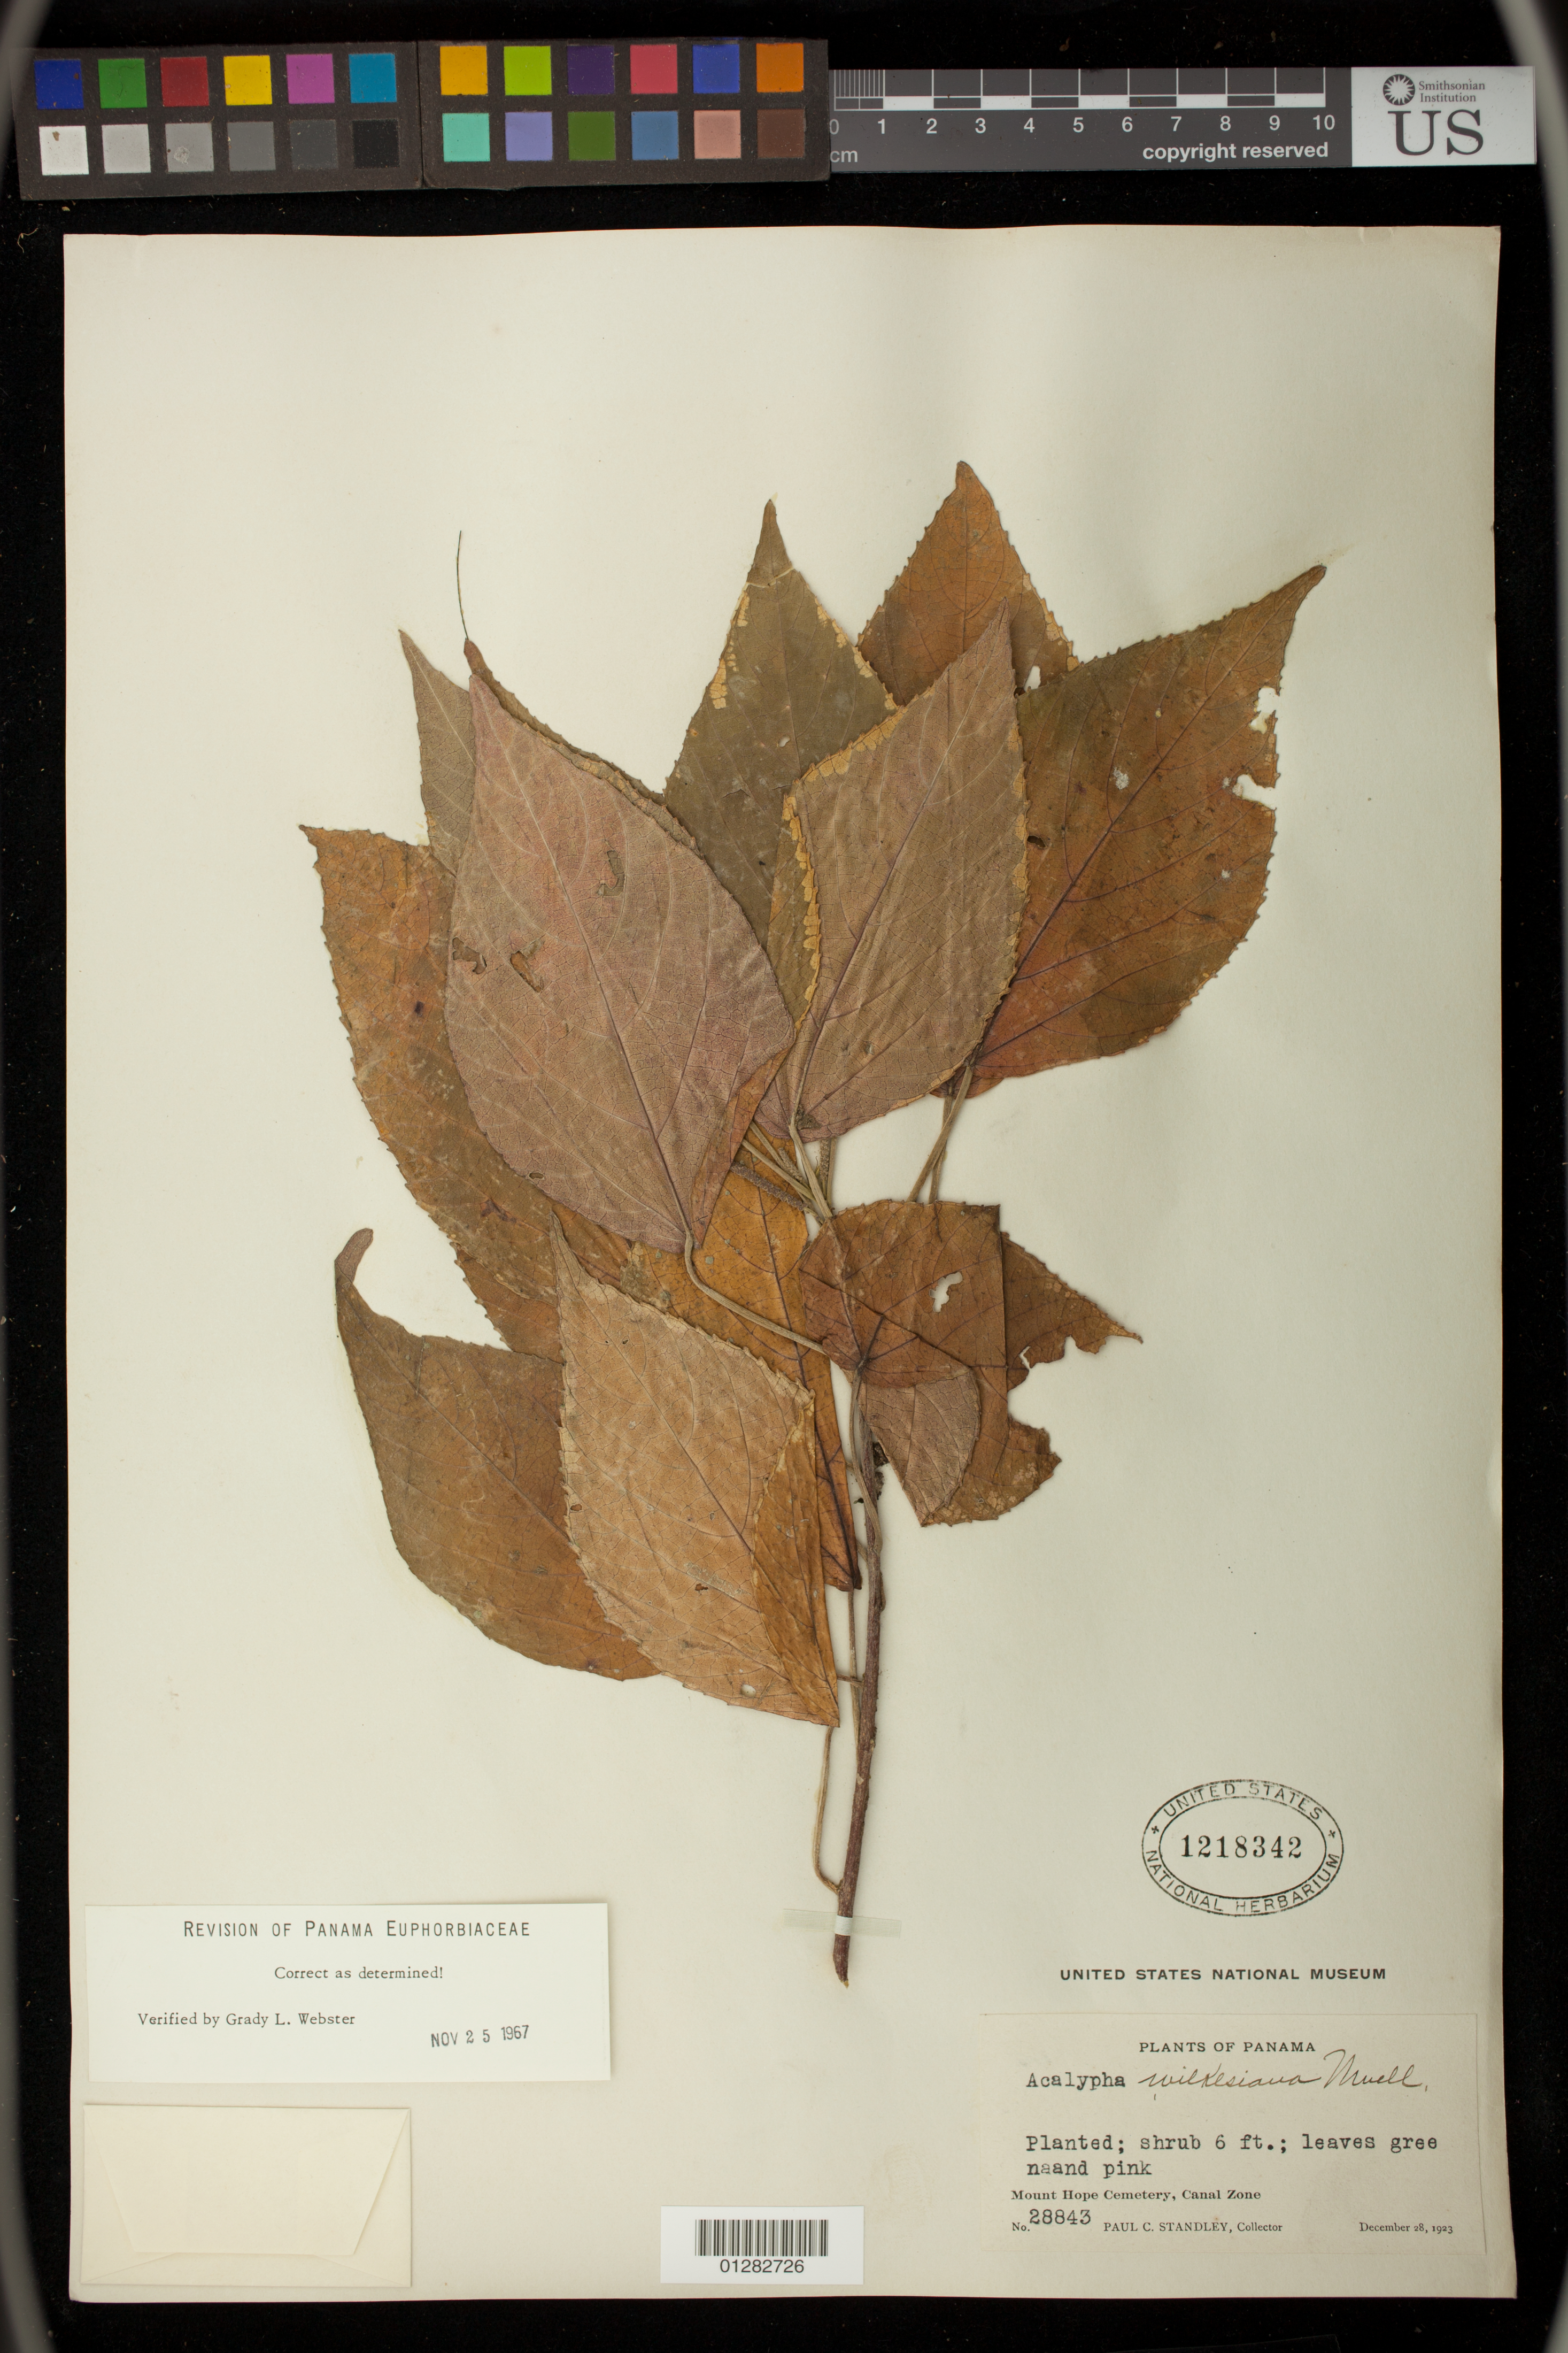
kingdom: Plantae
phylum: Tracheophyta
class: Magnoliopsida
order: Malpighiales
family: Euphorbiaceae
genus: Acalypha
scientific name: Acalypha wilkesiana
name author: Müll. Arg. in DC.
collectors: P. C. Standley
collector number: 28843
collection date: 1923-12-28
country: Panama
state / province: Panamá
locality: Mount Hope Cemetery, Canal Zone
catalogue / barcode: US 1218342